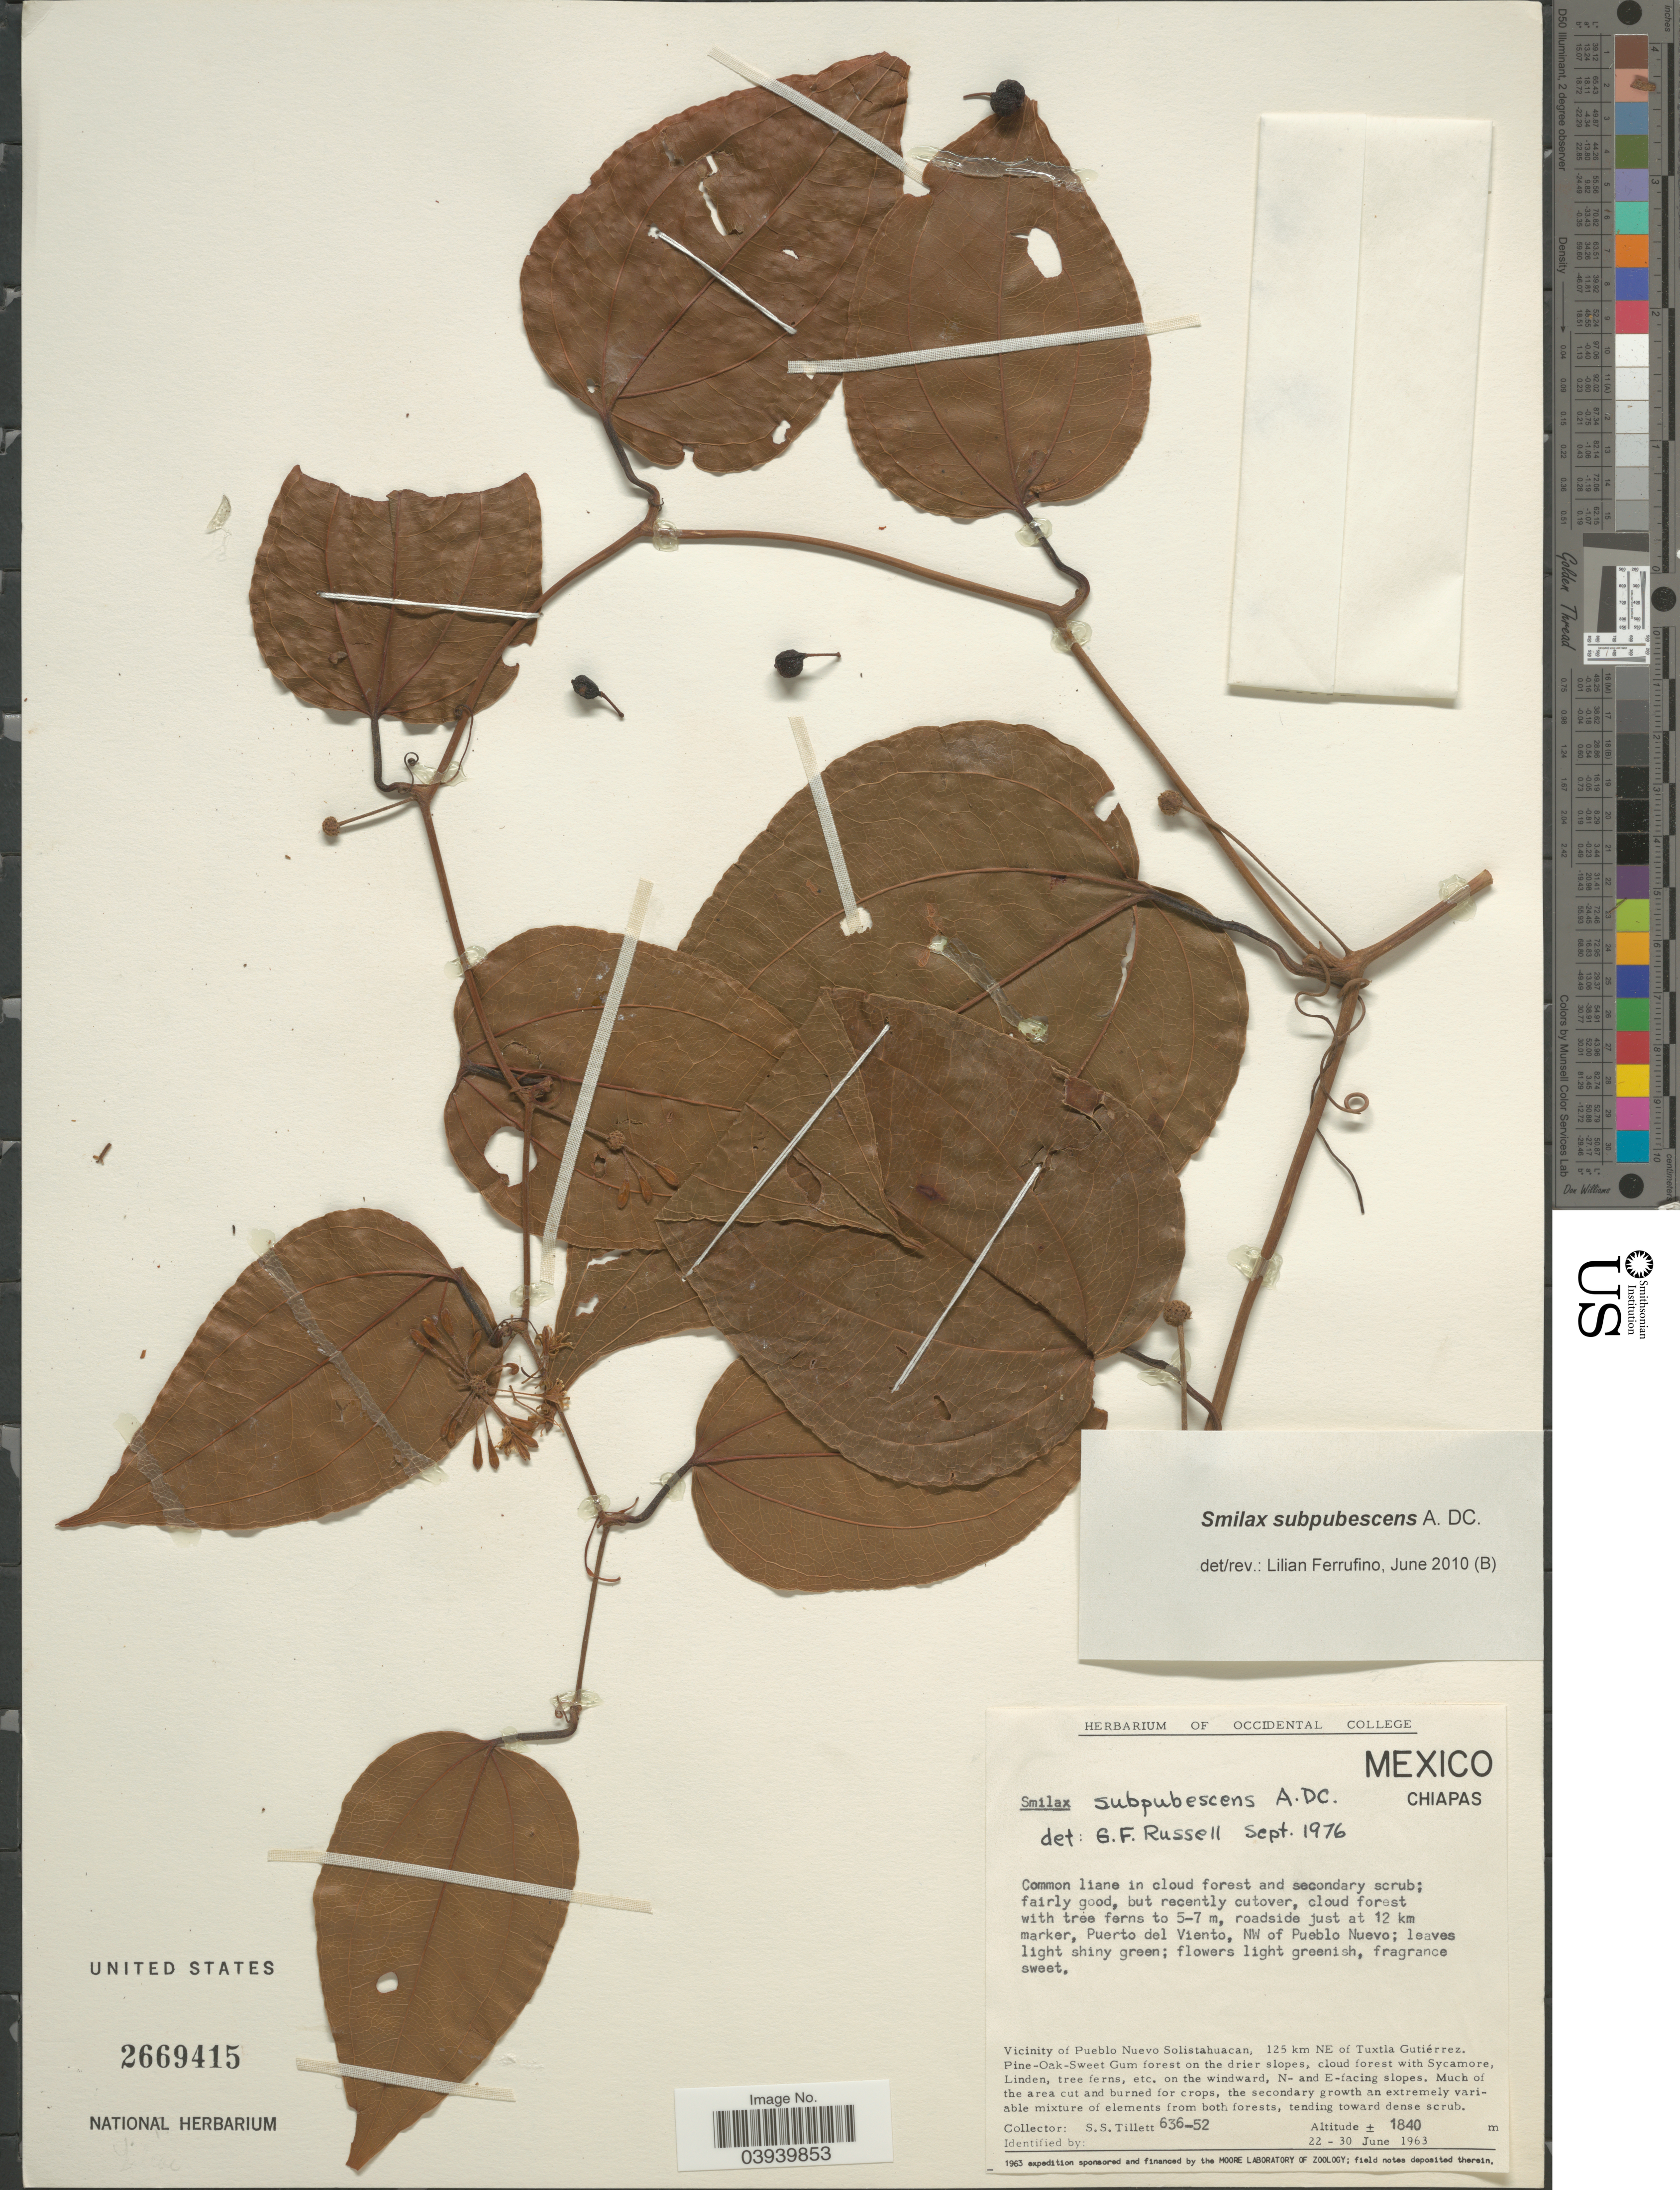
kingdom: Plantae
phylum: Tracheophyta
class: Liliopsida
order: Liliales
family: Smilacaceae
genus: Smilax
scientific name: Smilax subpubescens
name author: A. DC.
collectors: S. S. Tillett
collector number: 636-52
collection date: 1963-06-22/1963-06-30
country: Mexico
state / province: Chiapas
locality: Roadside just at 12 km marker, Puerto del Viento, NW of Pueblo Nuevo. Vicinity of Pueblo Nuevo Solistahuacan, 125 km NE of Tuxtla Gutiérrez.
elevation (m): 1840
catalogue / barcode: US 2669415